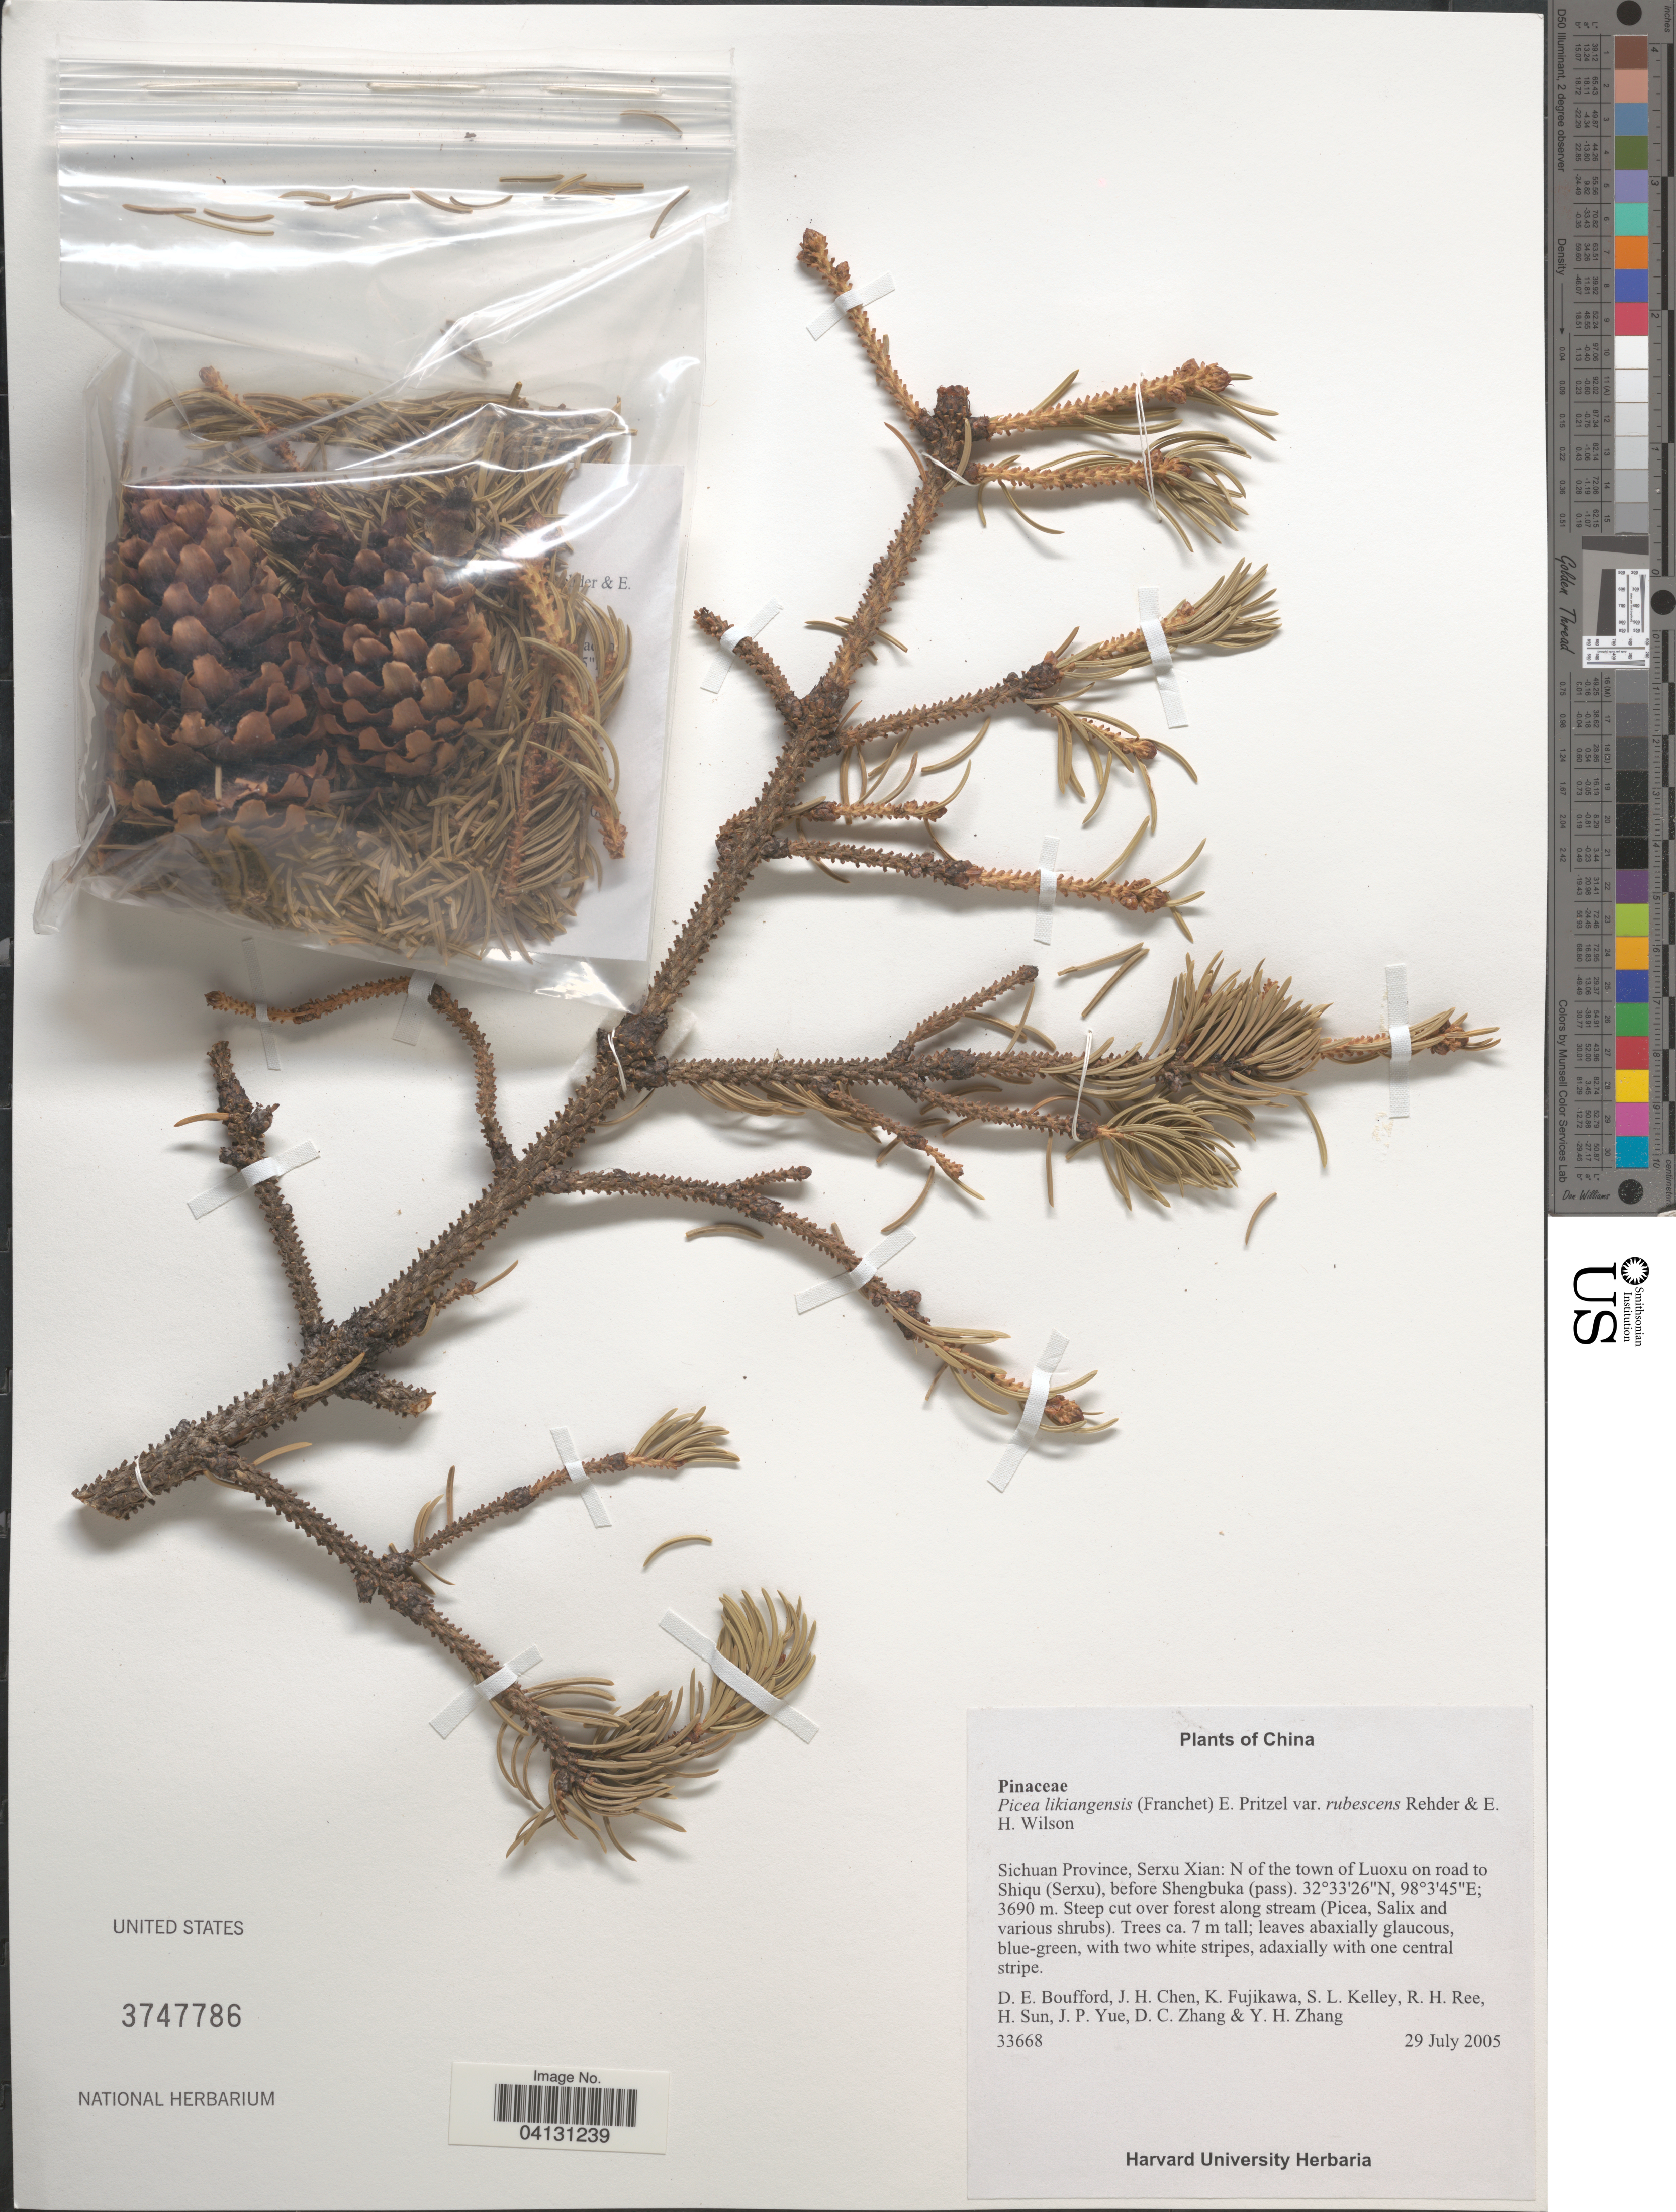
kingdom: Plantae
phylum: Tracheophyta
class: Pinopsida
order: Pinales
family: Pinaceae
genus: Picea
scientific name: Picea likiangensis var. rubescens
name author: Rehder & E.H. Wilson in Sarg.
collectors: D. E. Boufford, J. H. Chen, K. Fujikawa, S. Kelley & et al.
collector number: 33668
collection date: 2005-07-29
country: China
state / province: Sichuan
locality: Serxu Xian: N of the town of Luoxu on road to Shiqu (Serxu), before Shengbuka (pass).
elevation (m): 3690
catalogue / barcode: US 3747786